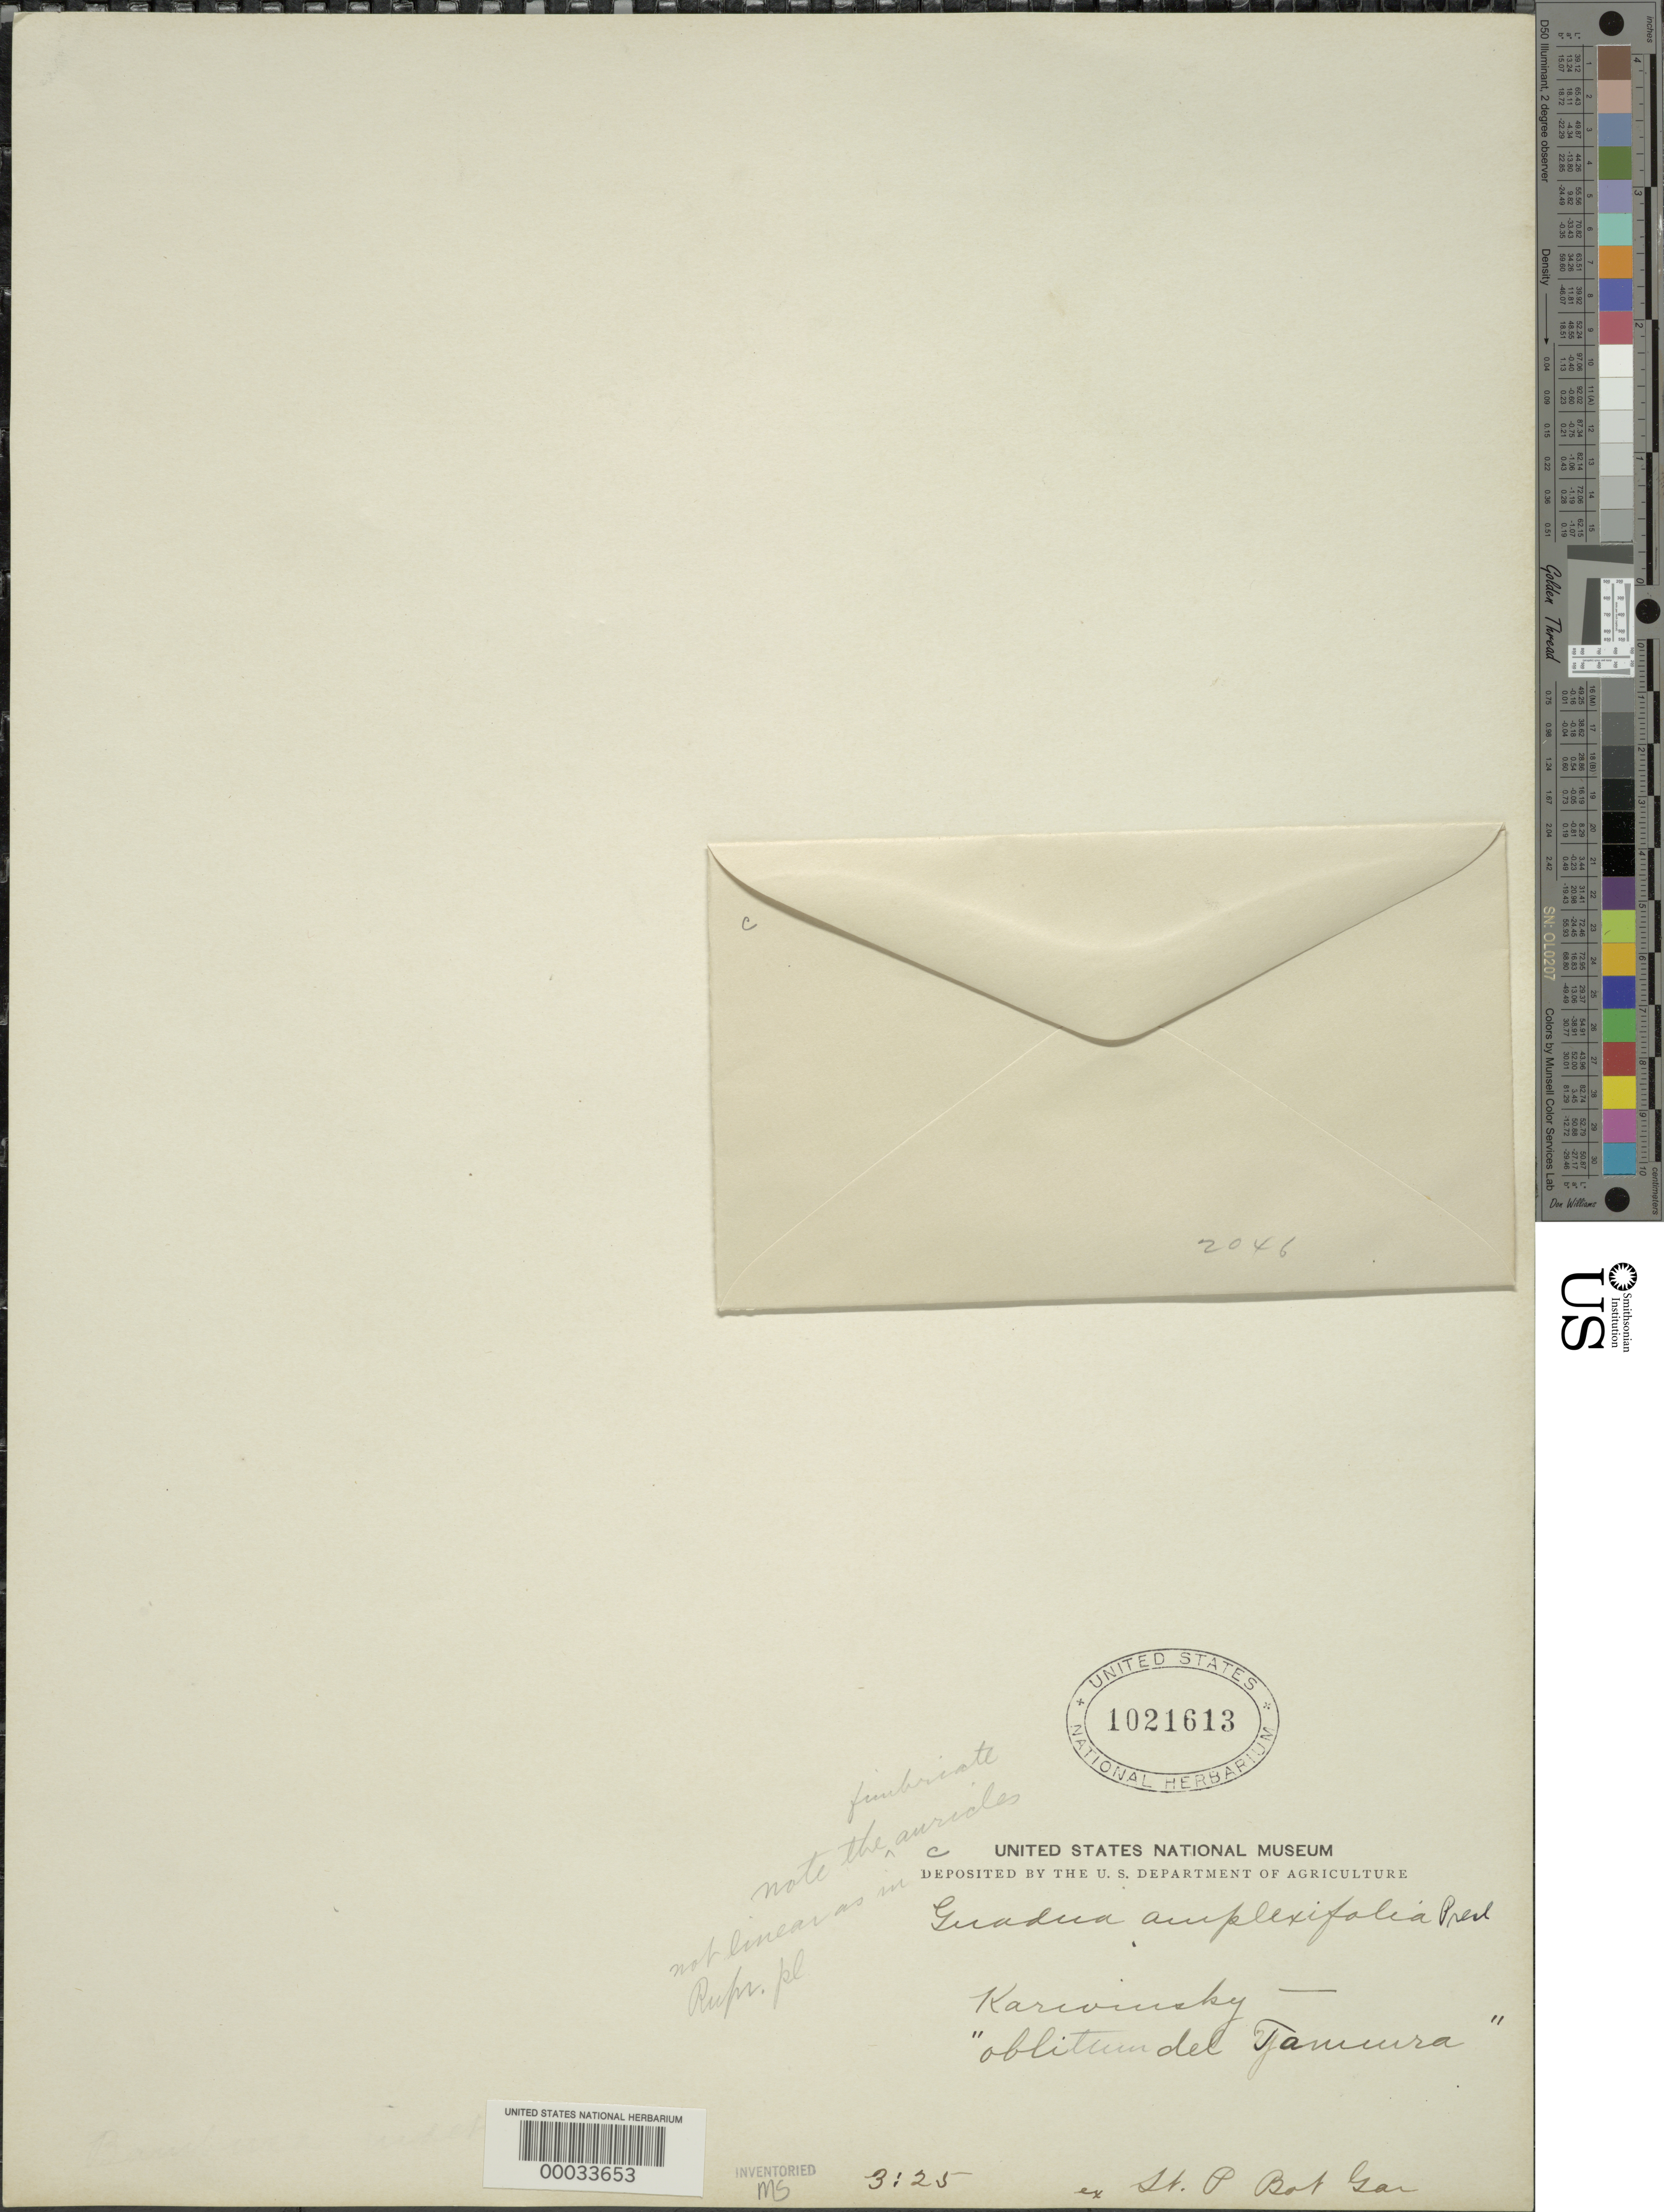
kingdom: Plantae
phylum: Tracheophyta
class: Liliopsida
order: Poales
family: Poaceae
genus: Guadua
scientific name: Guadua amplexifolia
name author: J. Presl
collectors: -. Karivowsky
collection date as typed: Mar 1925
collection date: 1925-03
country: Mexico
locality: E of Monserrat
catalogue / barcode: US 1021613